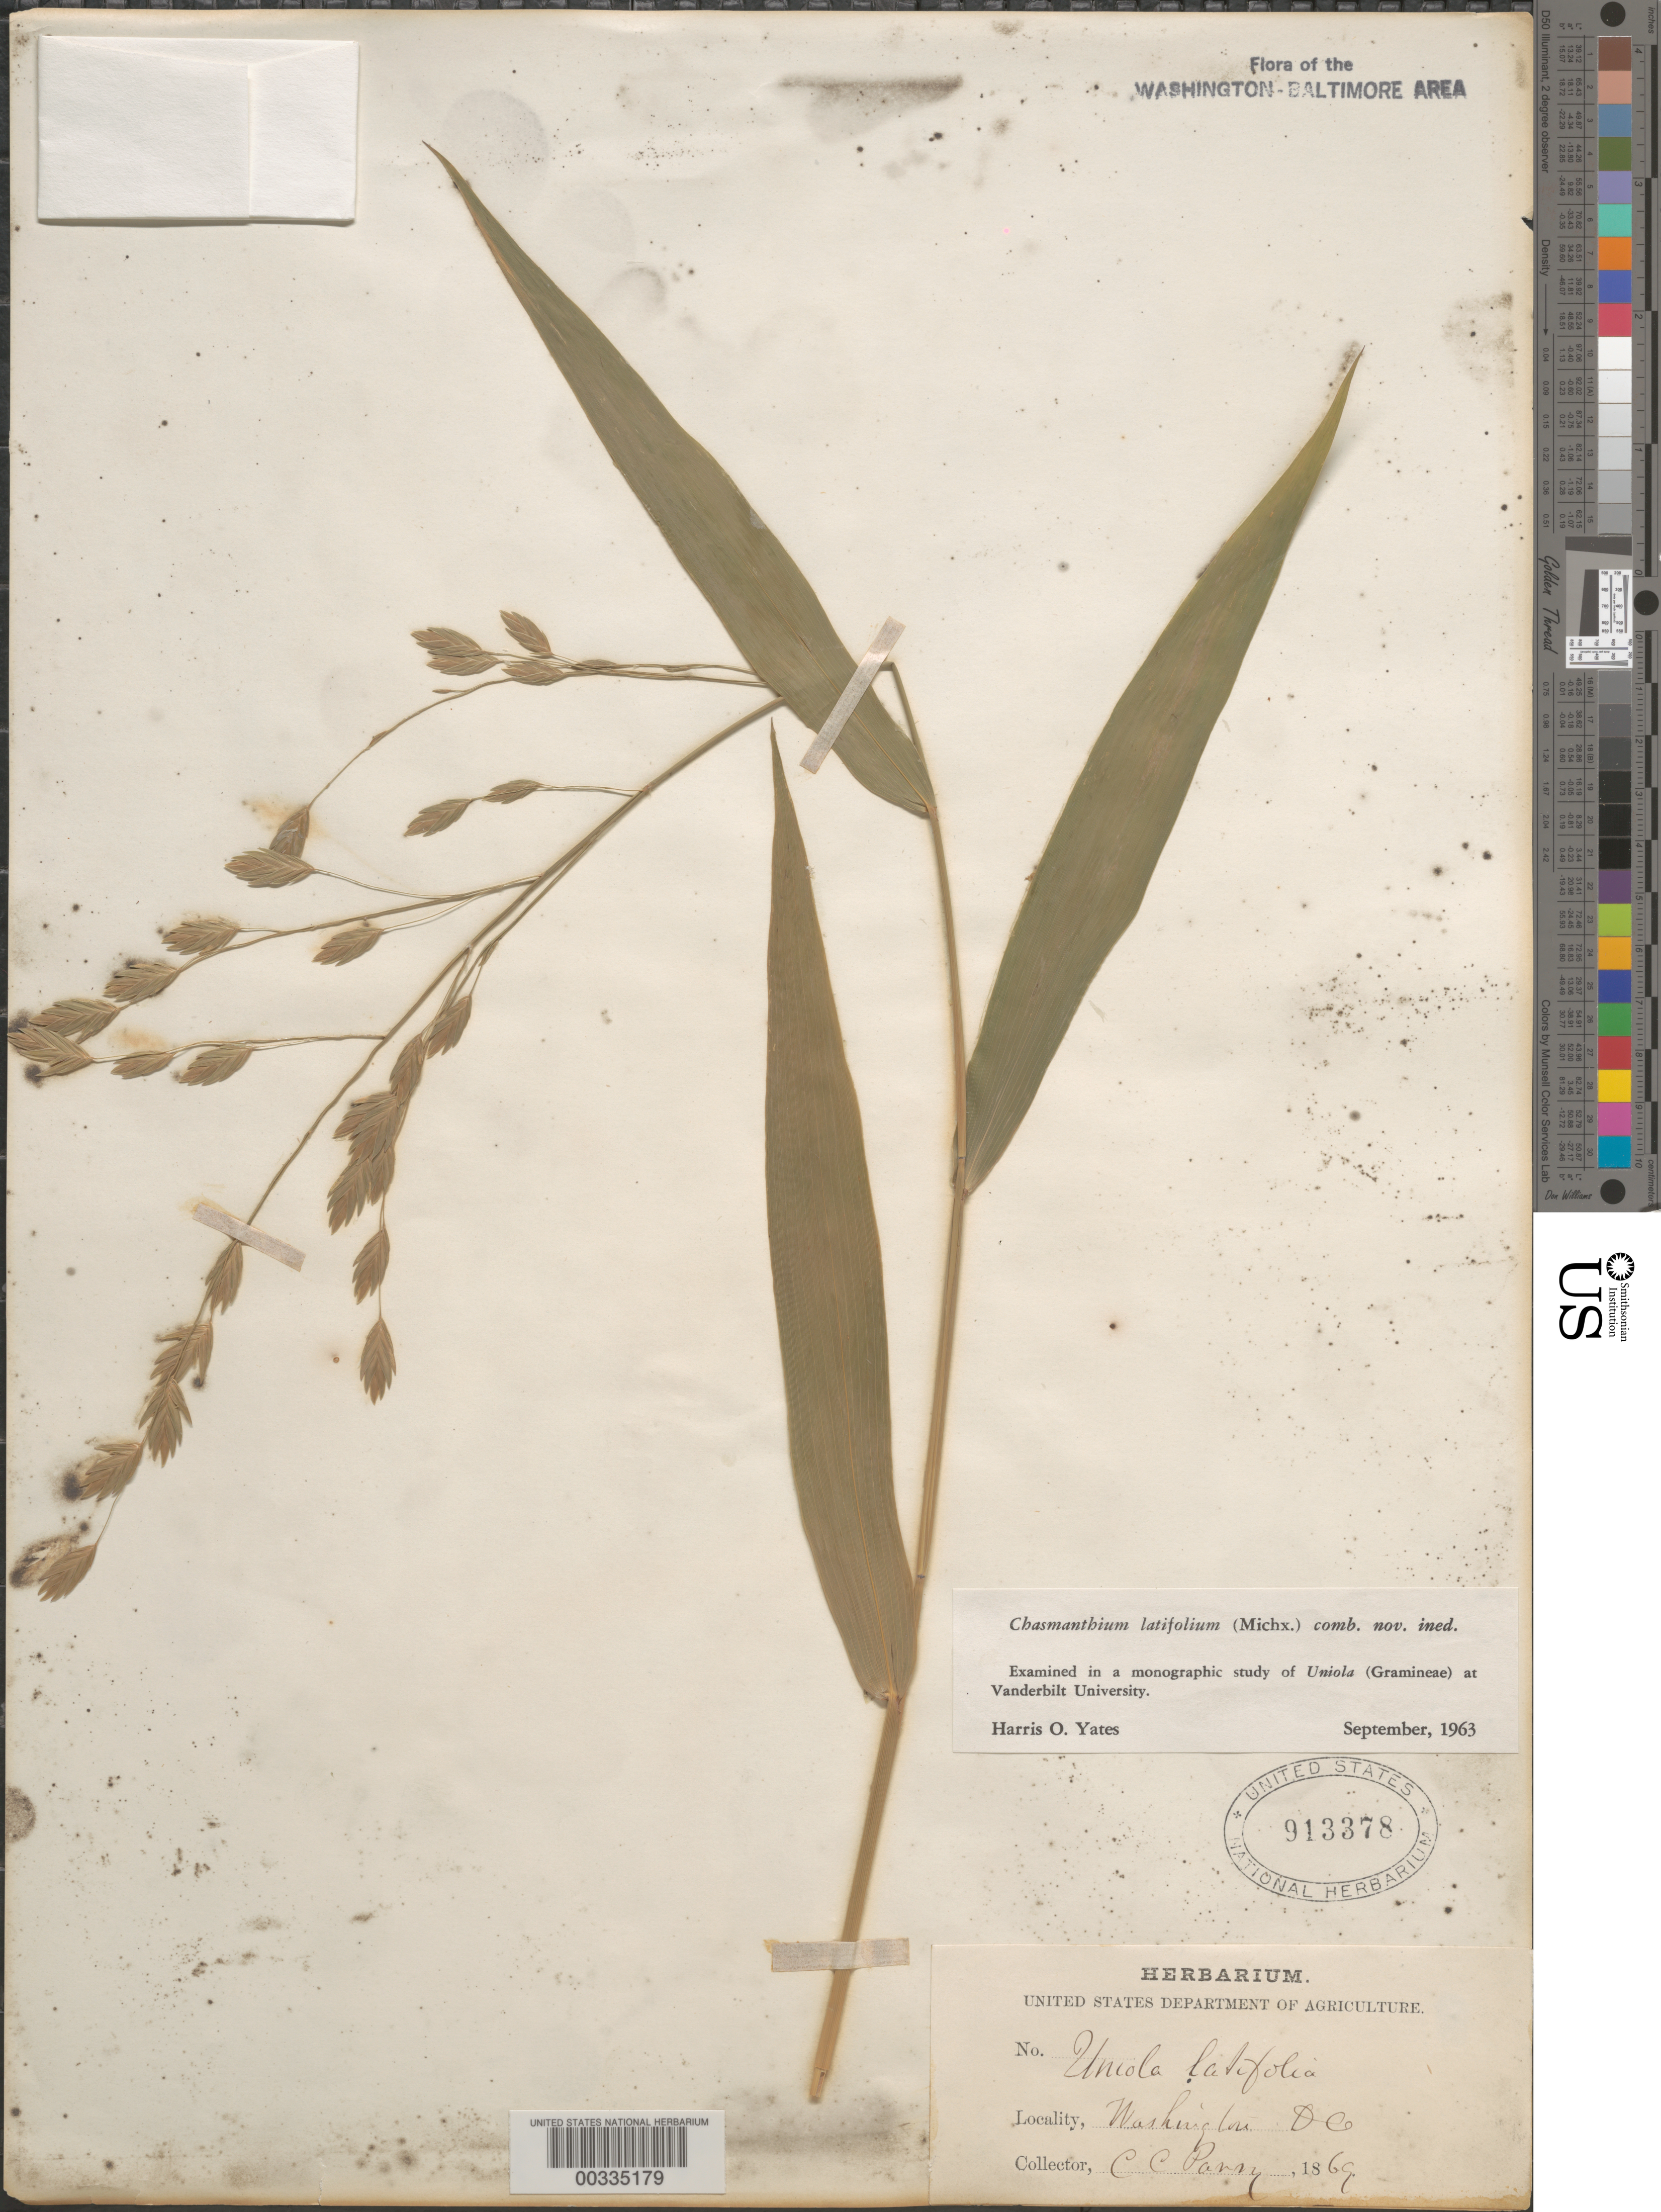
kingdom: Plantae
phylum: Tracheophyta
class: Liliopsida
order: Poales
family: Poaceae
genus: Chasmanthium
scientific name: Chasmanthium latifolium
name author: (Michx.) H.O. Yates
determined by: Yates, H. O.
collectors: C. C. Parry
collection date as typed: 1869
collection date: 1869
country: United States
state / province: District of Columbia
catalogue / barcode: US 913378